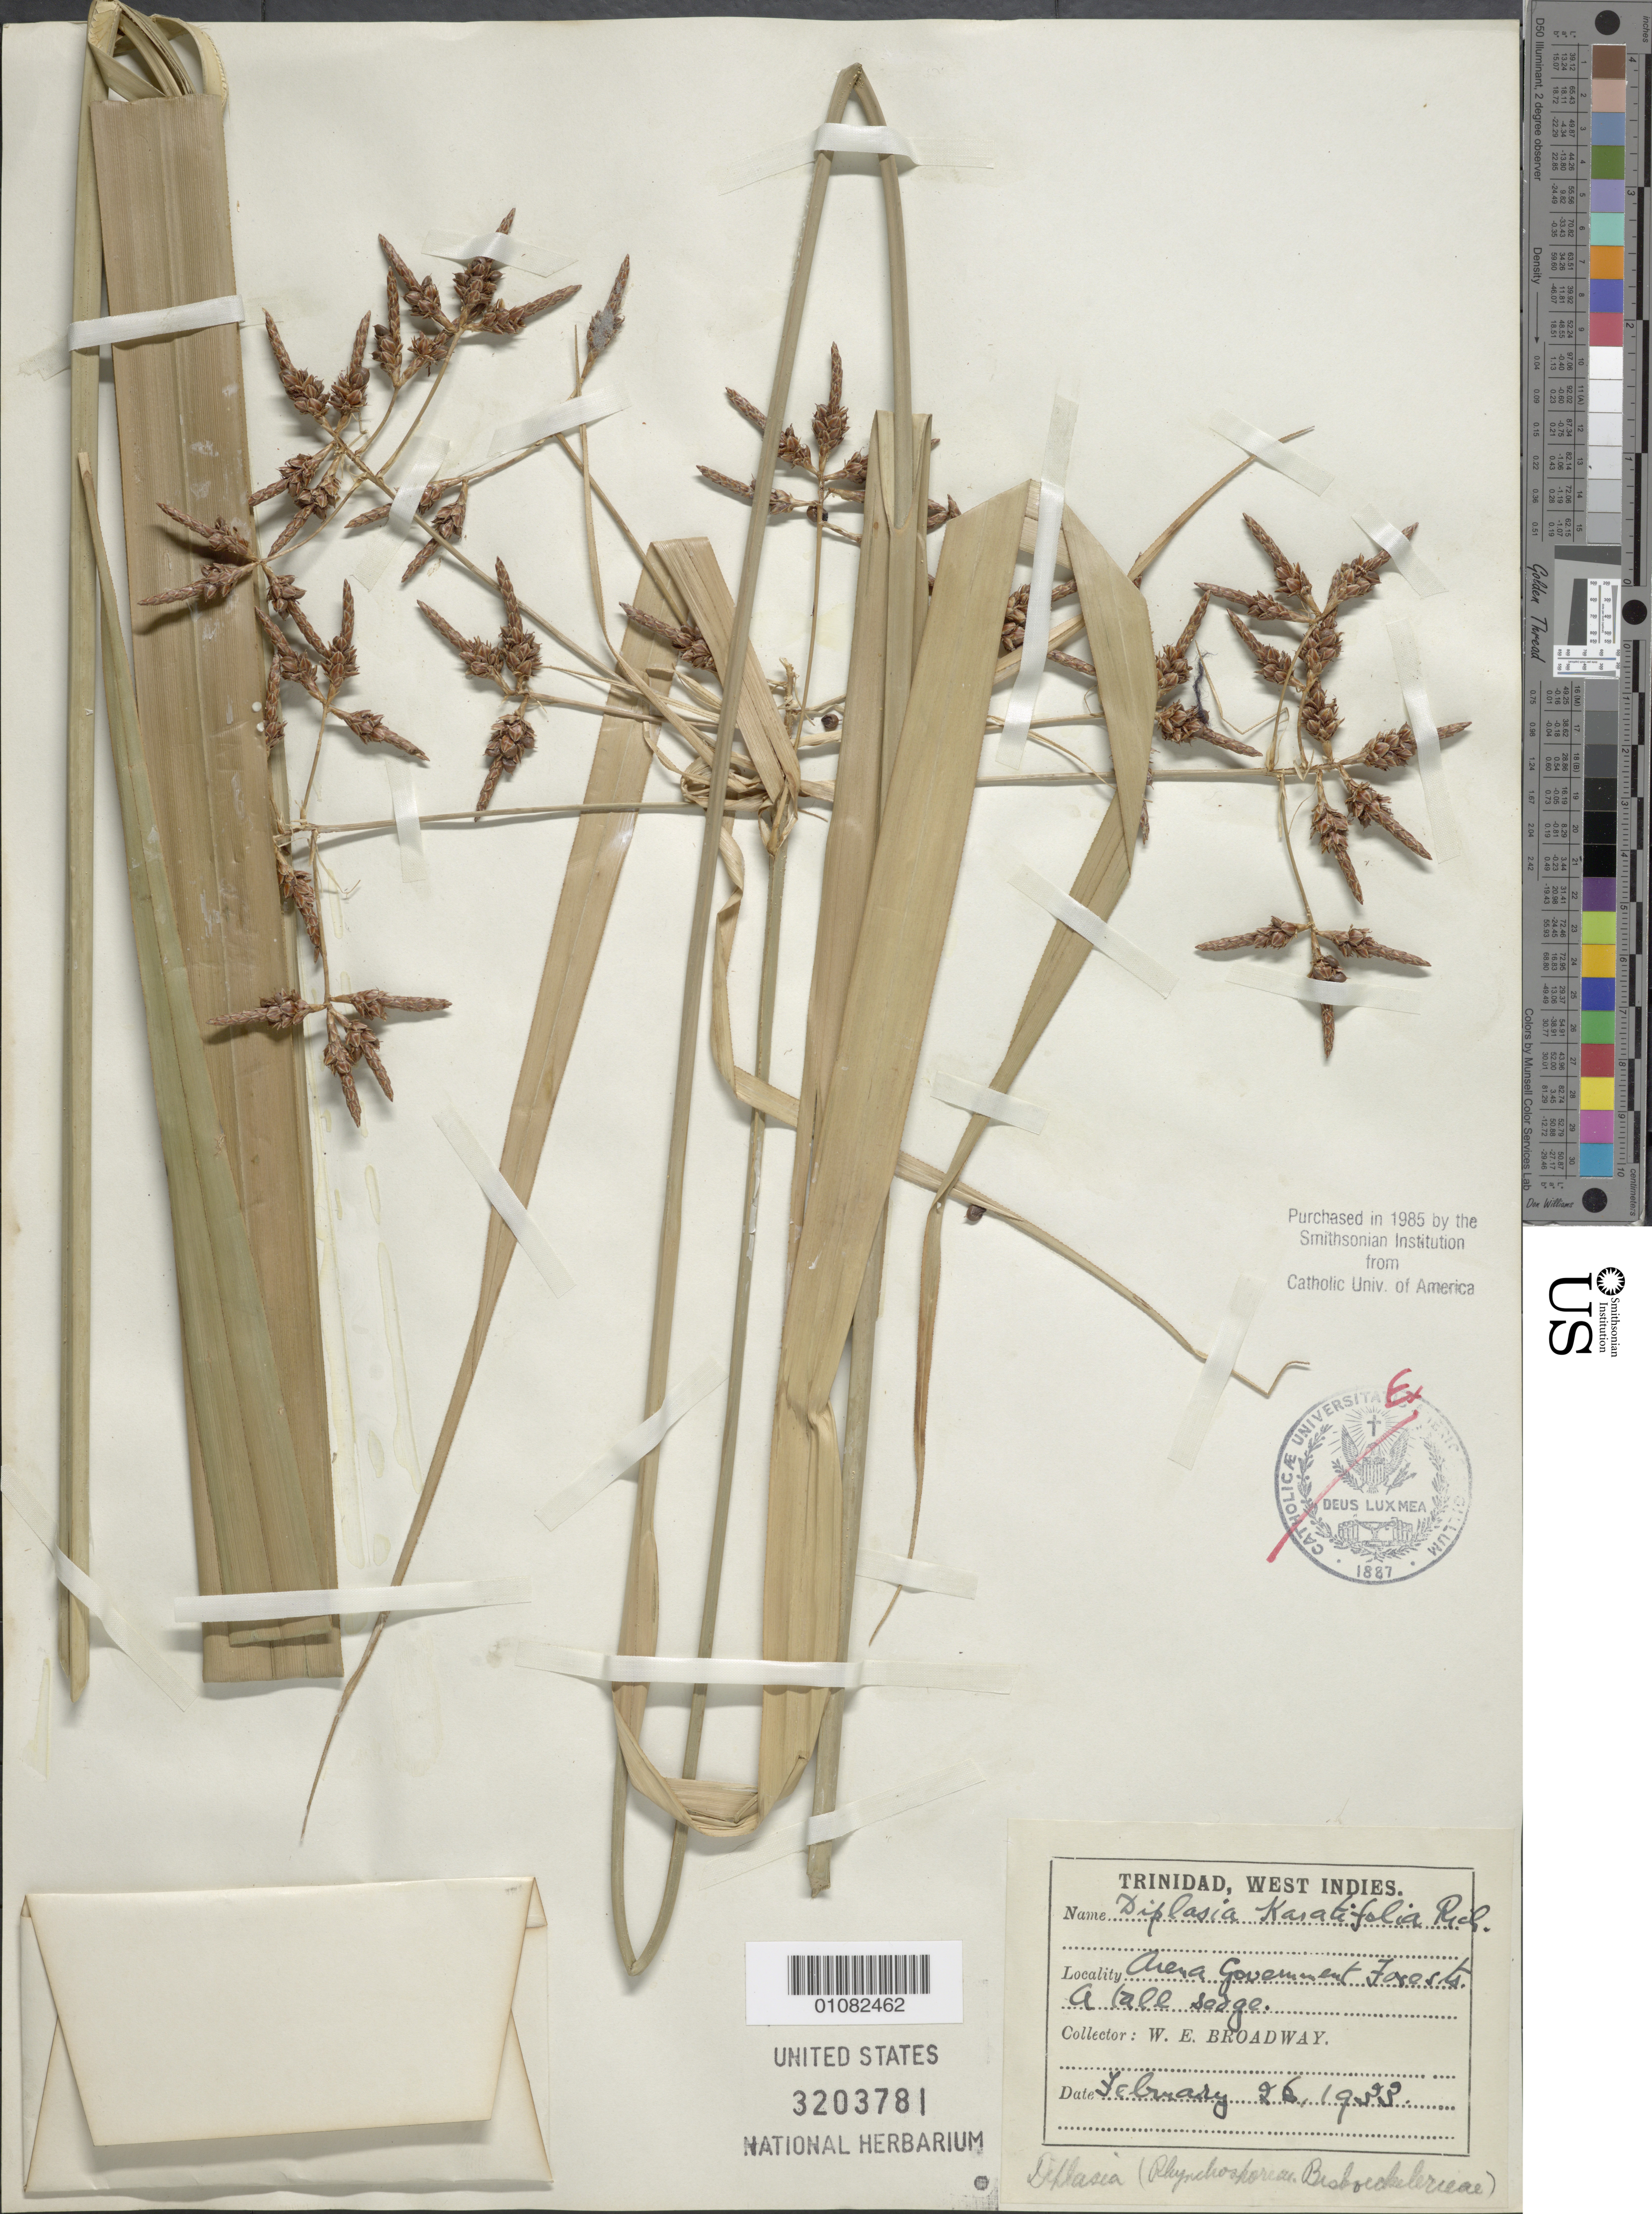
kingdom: Plantae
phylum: Tracheophyta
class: Liliopsida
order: Poales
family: Cyperaceae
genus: Diplasia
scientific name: Diplasia karatifolia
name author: Rich.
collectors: W. E. Broadway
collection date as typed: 26 Feb 1933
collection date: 1933-02-26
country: Trinidad and Tobago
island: Trinidad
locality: Arena Government Forests.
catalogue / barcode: US 3203781